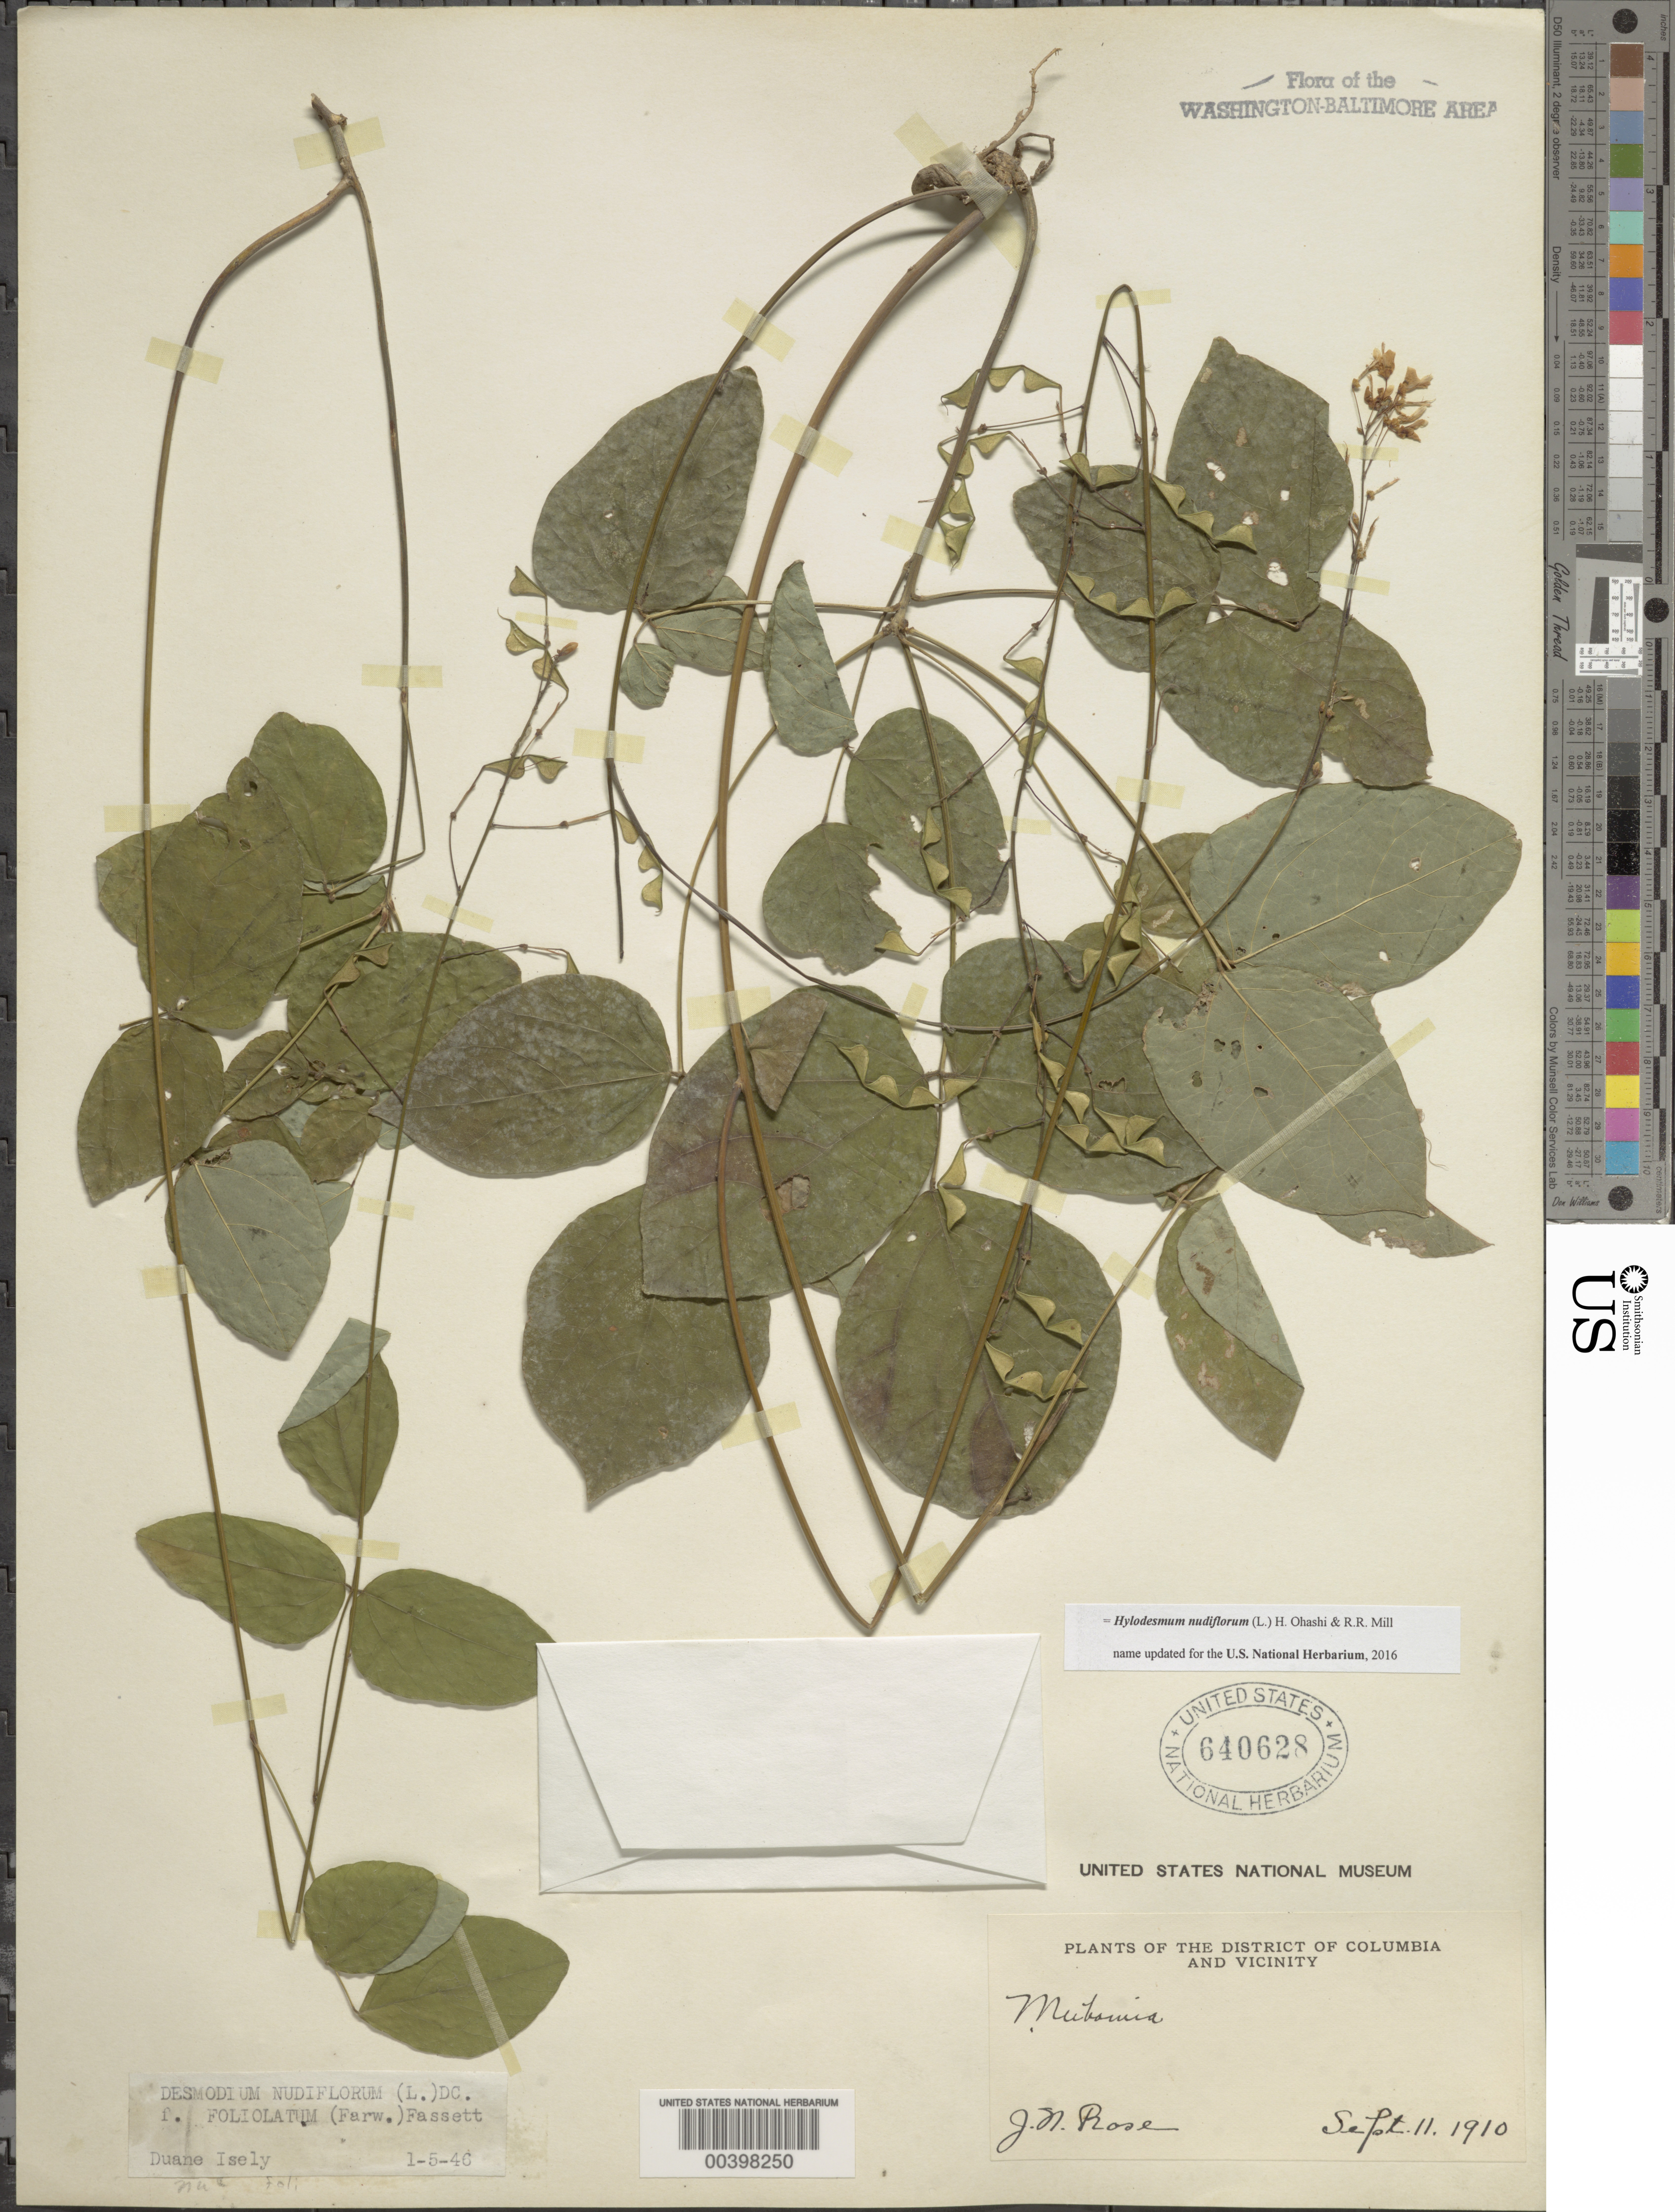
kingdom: Plantae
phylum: Tracheophyta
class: Magnoliopsida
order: Fabales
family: Fabaceae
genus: Hylodesmum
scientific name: Hylodesmum nudiflorum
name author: (L.) H. Ohashi & R.R. Mill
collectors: J. N. Rose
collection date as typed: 11 Sep 1910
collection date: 1910-09-11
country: United States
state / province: District of Columbia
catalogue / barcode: US 640628